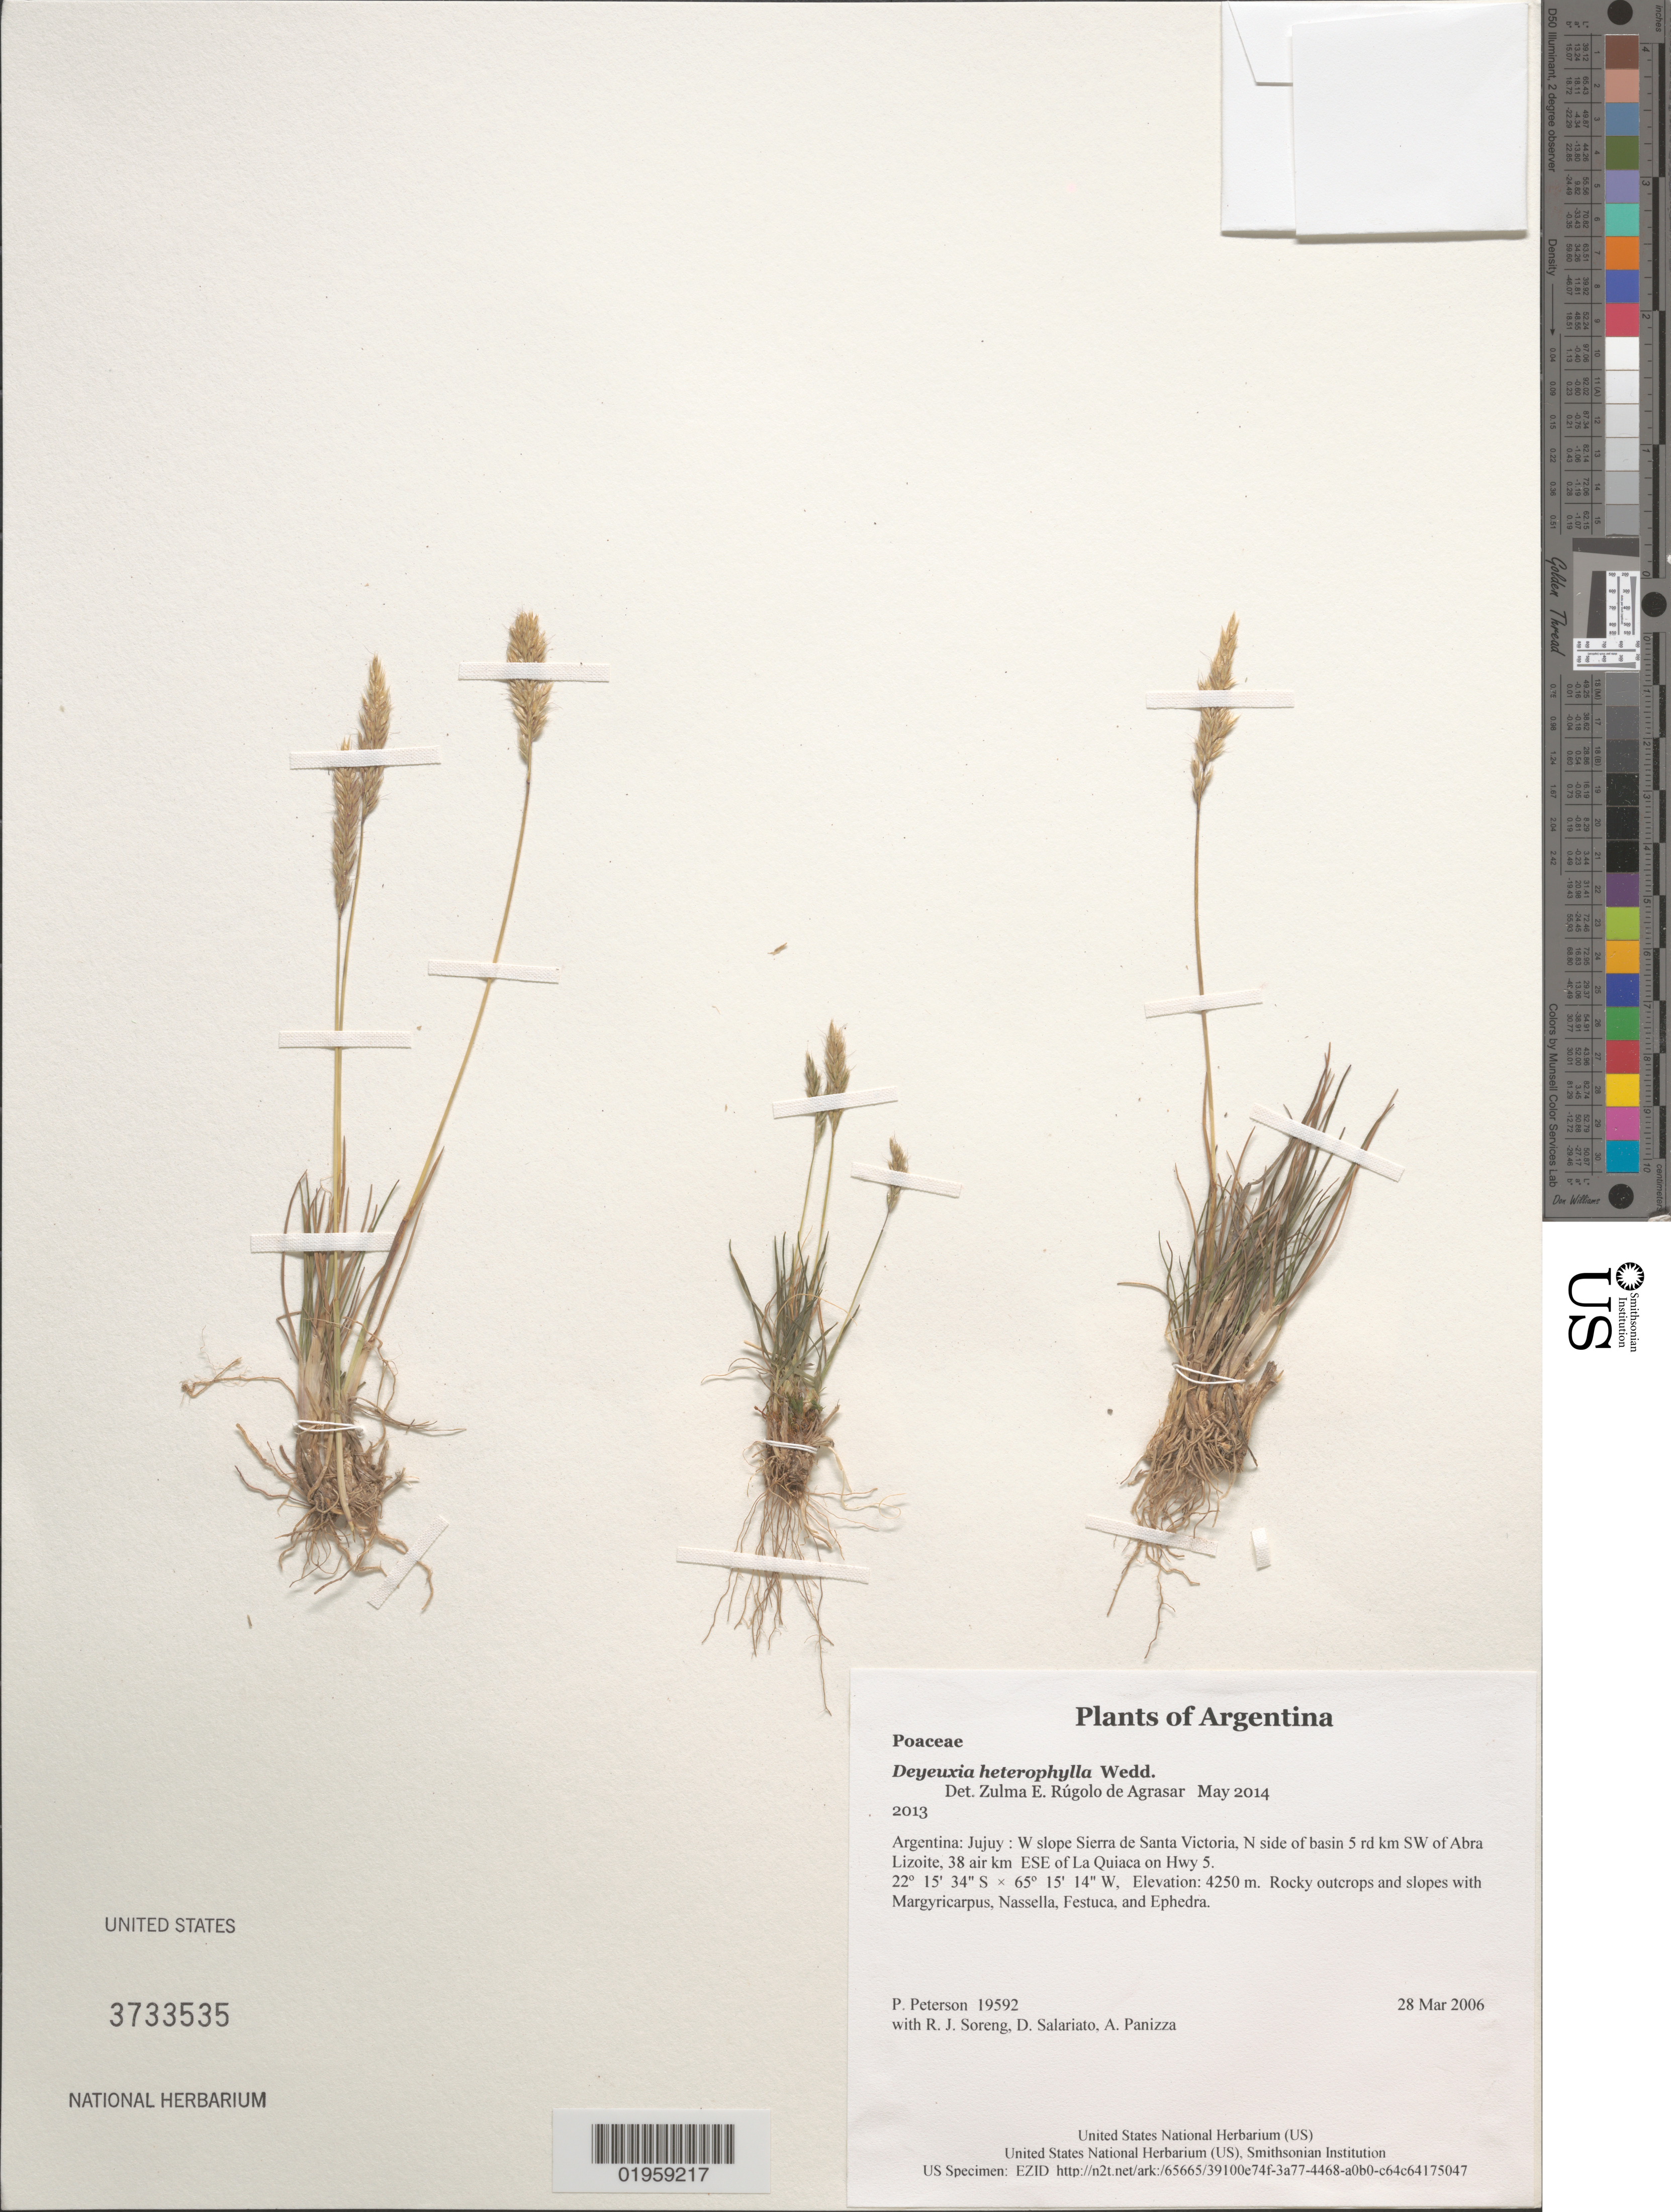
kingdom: Plantae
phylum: Tracheophyta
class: Liliopsida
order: Poales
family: Poaceae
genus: Deyeuxia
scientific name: Deyeuxia heterophylla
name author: Wedd.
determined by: Rúgolo de Agrasar, Z. E.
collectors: P. M. Peterson, R. J. Soreng, D. Salariato & A. Panizza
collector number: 19592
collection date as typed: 28 Mar 2006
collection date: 2006-03-28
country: Argentina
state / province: Jujuy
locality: W slope Sierra de Santa Victoria, N side of basin 5 rd km SW of Abra Lizoite, 38 air km ESE of La Quiaca on Hwy 5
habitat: Rocky outcrops and slopes with Margyricarpus, Nassella, Festuca, and Ephedra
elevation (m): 4250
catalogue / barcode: US 3733535